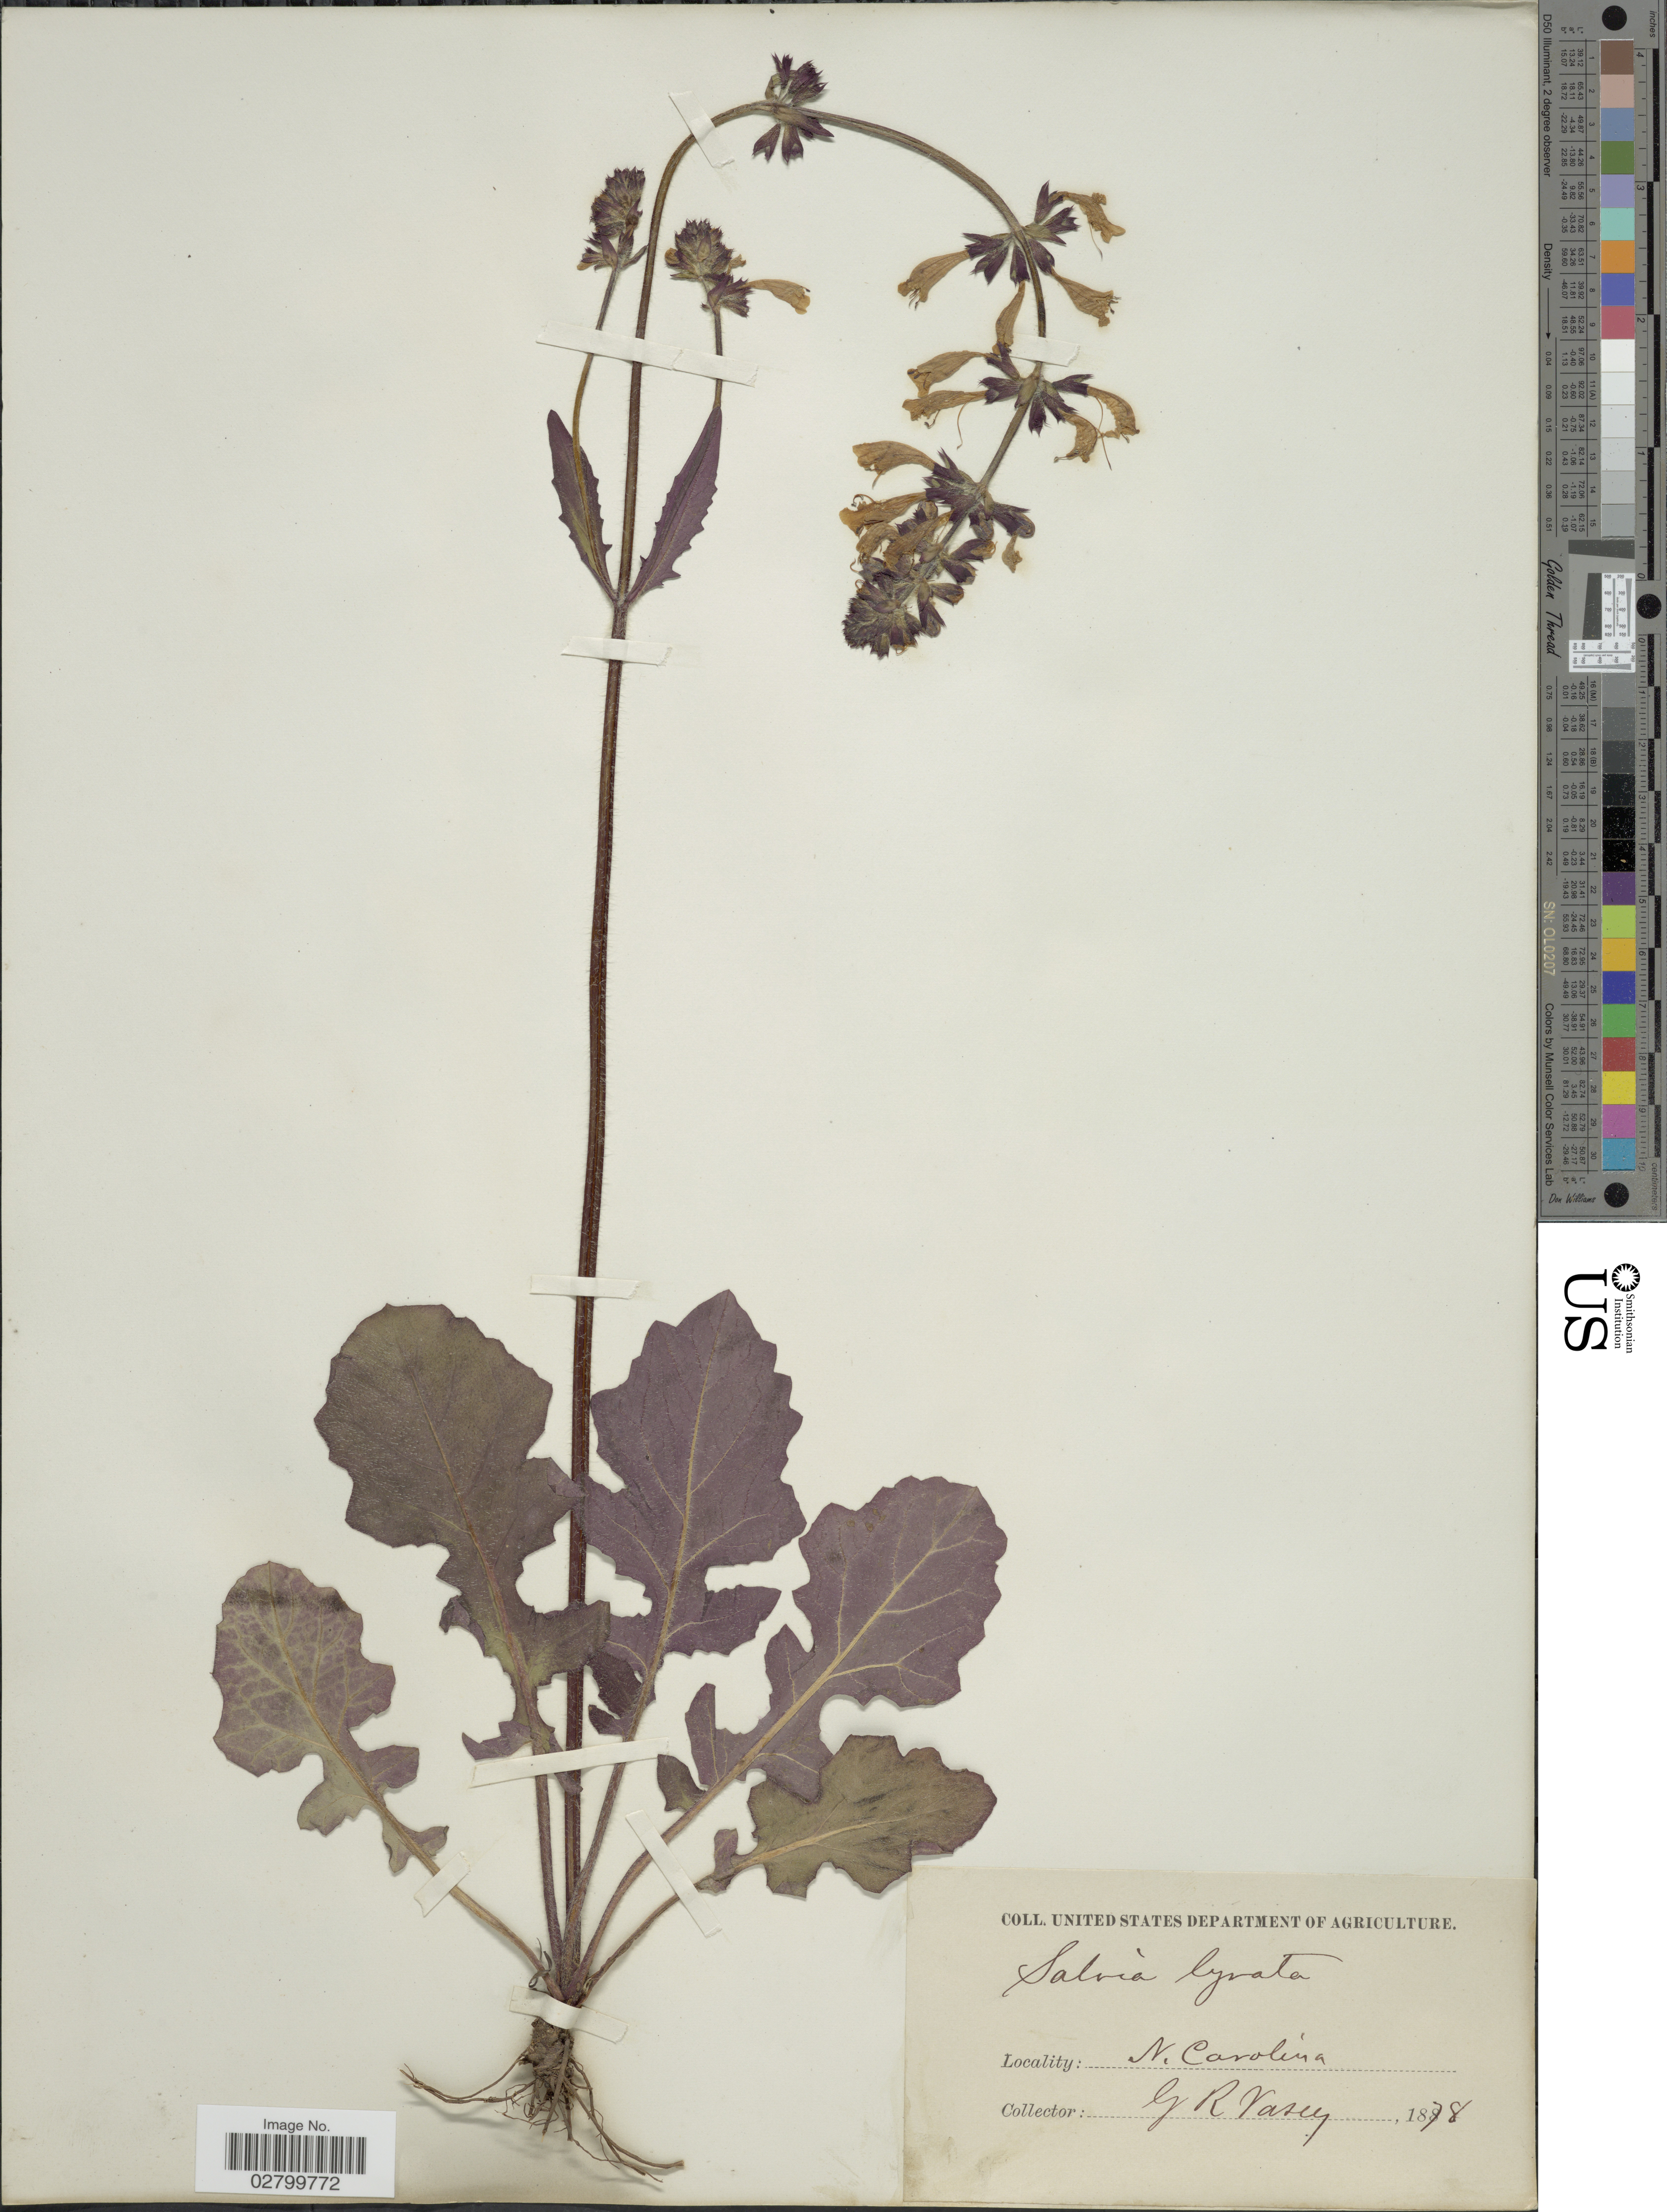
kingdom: Plantae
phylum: Tracheophyta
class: Magnoliopsida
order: Lamiales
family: Lamiaceae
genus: Salvia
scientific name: Salvia lyrata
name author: L.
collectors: G. R. Vasey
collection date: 1878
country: United States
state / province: North Carolina